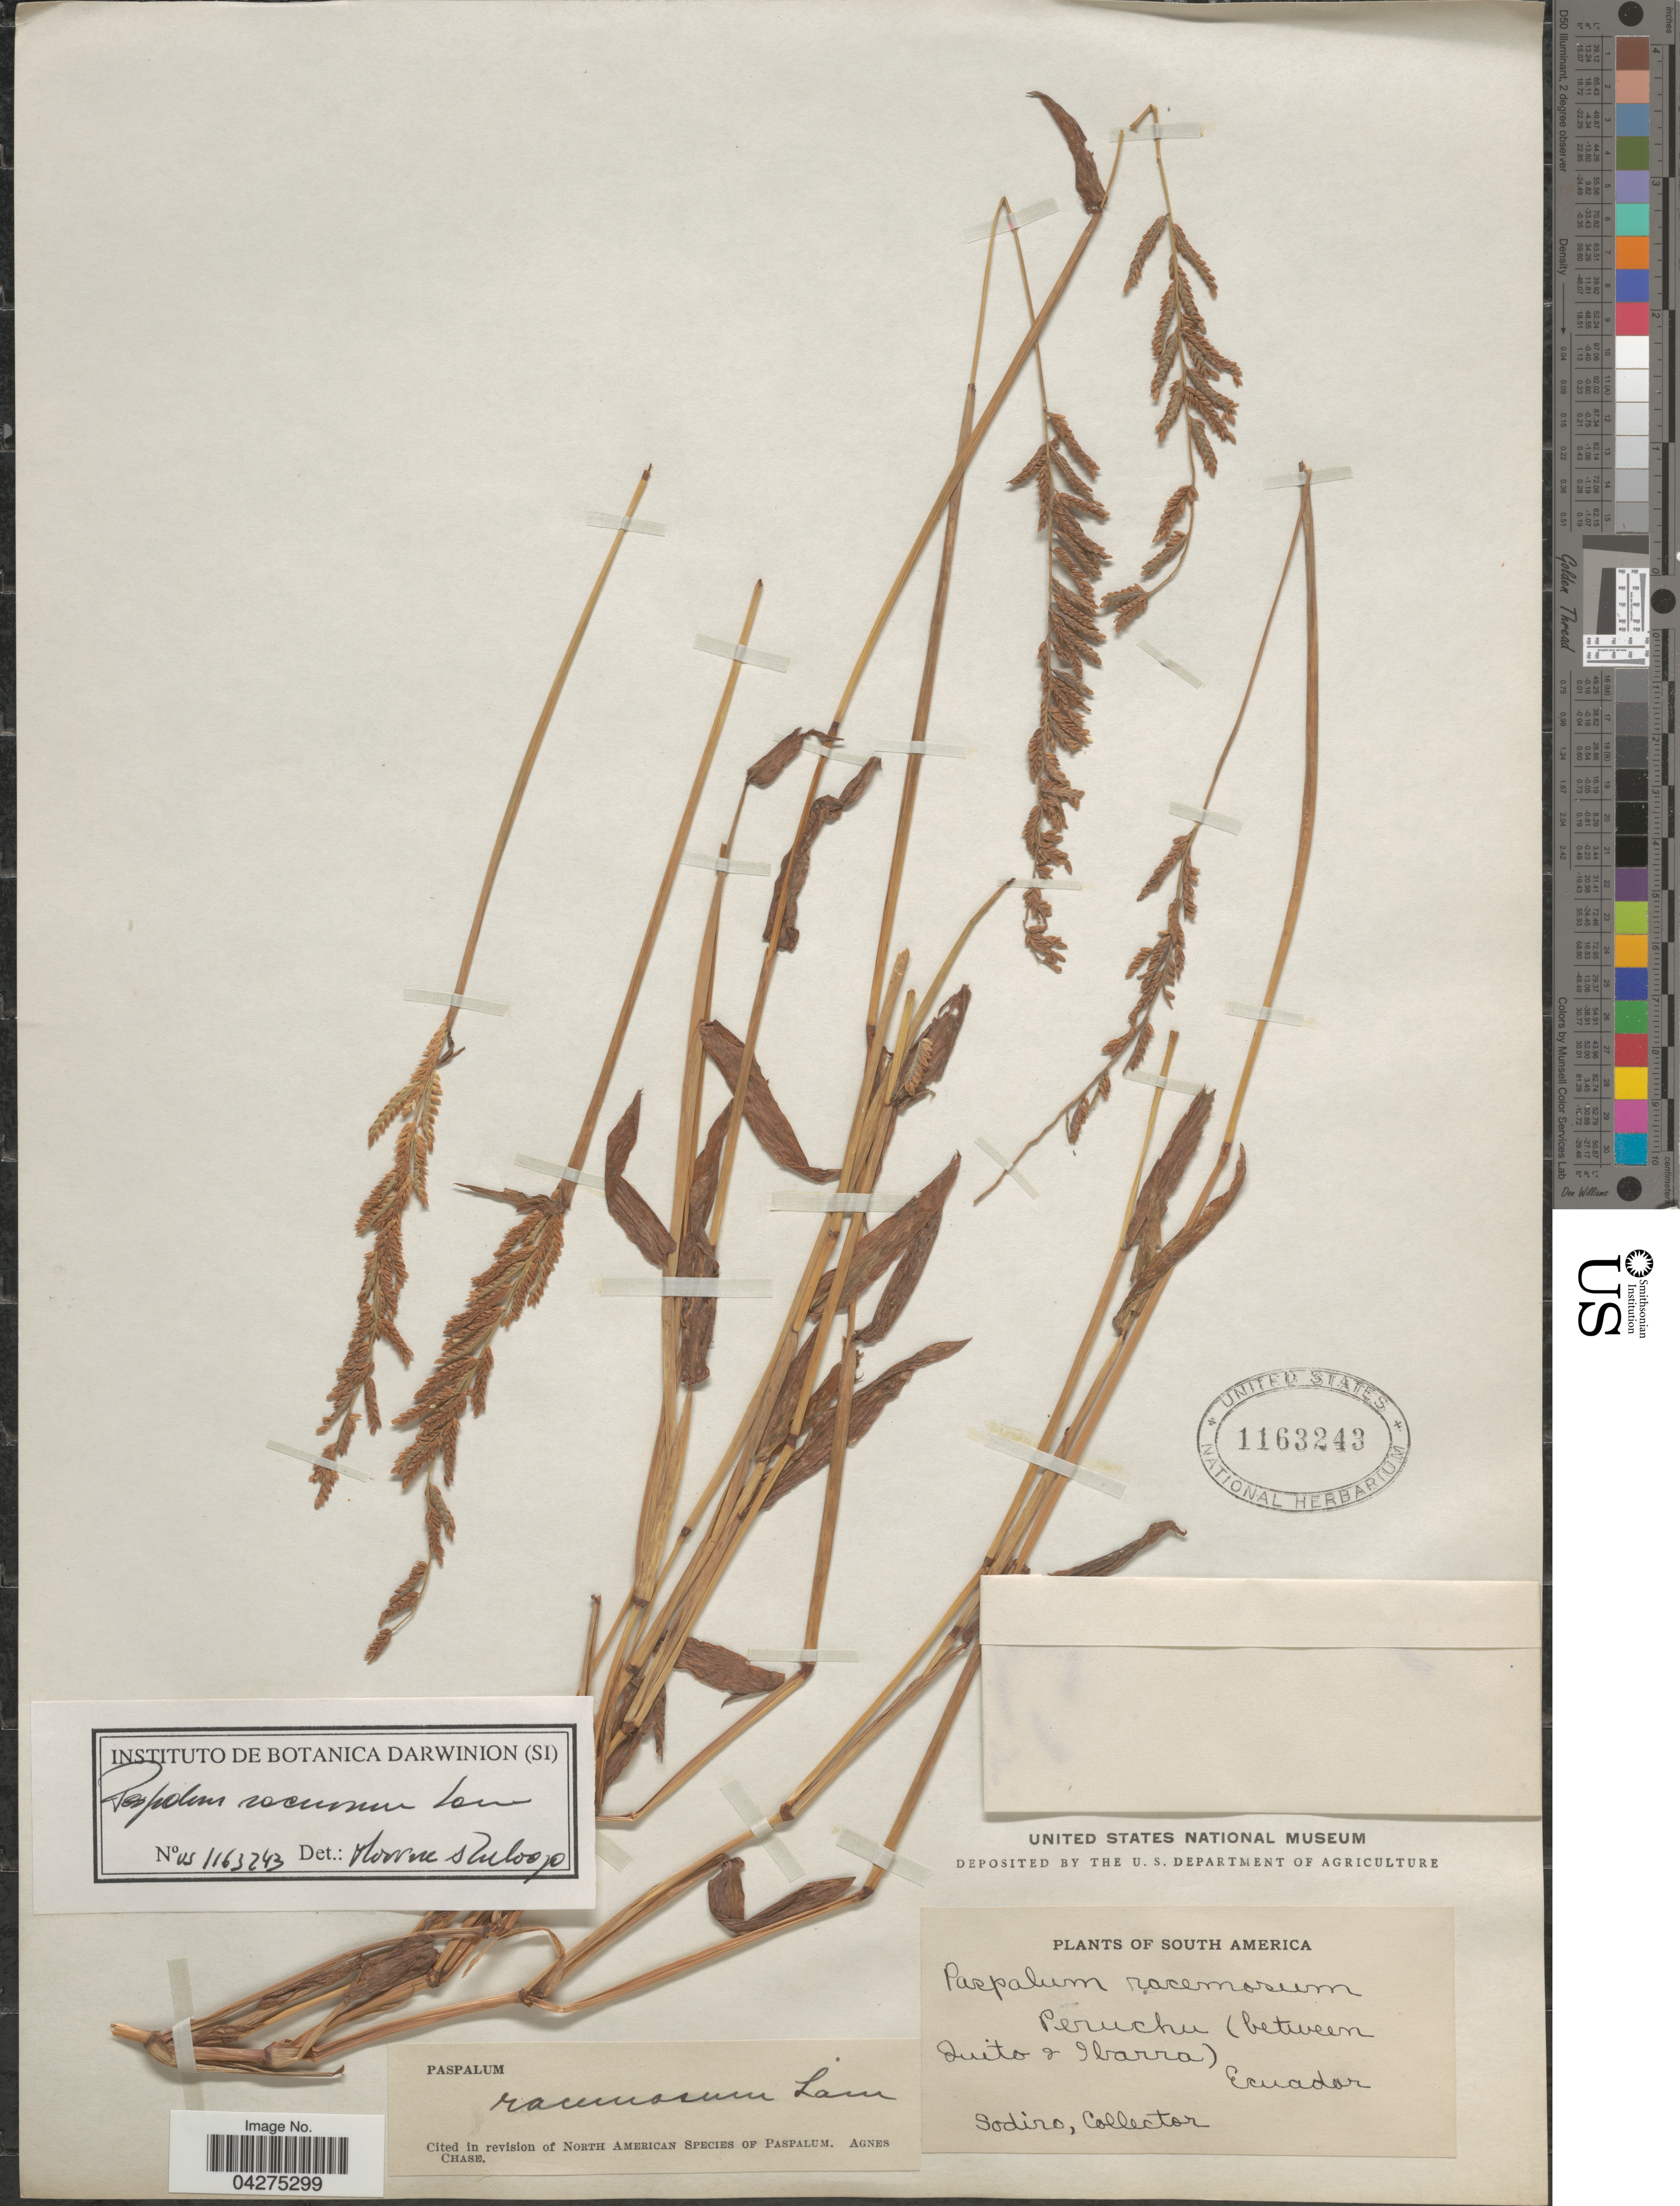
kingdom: Plantae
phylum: Tracheophyta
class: Liliopsida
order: Poales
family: Poaceae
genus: Paspalum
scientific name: Paspalum racemosum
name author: Lam.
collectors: Sodiro, --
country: Ecuador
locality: Peruchu (between Quito & Ibarra).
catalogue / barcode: US 1163243